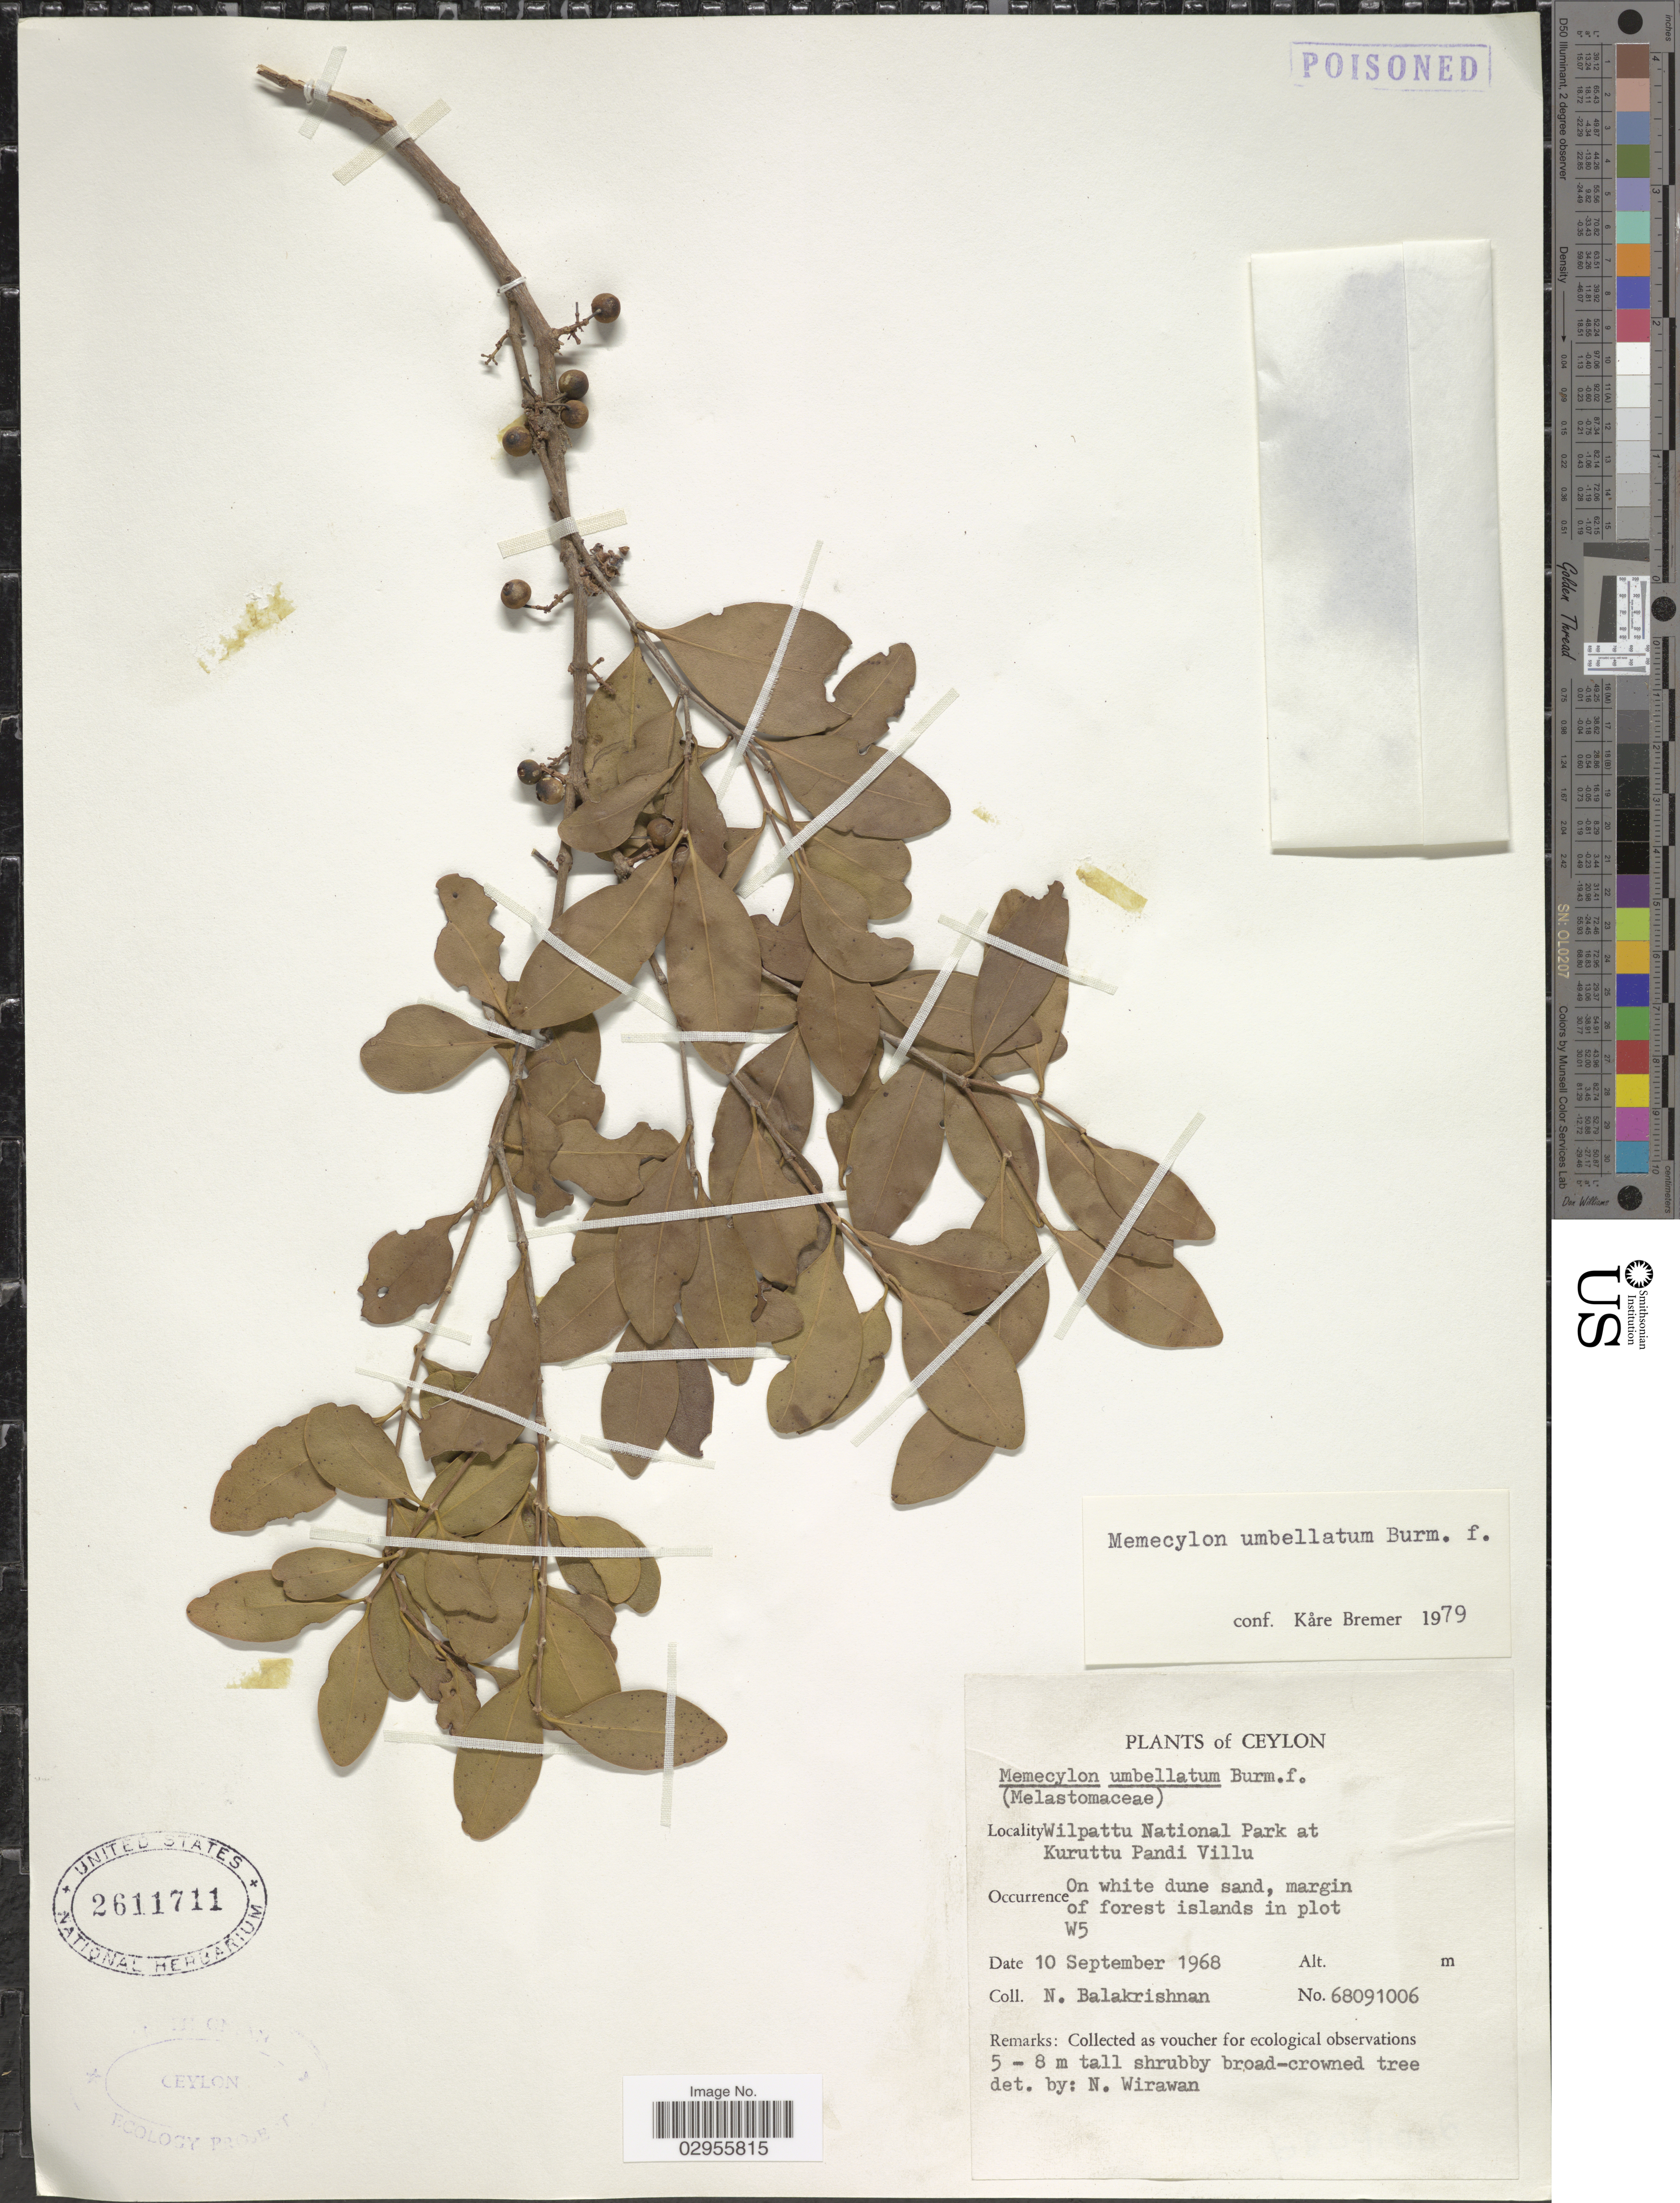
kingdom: Plantae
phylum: Tracheophyta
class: Magnoliopsida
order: Myrtales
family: Melastomataceae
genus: Memecylon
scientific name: Memecylon umbellatum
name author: Burm. f.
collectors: N. Balakrishnan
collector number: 68091006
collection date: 1968-09-10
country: Sri Lanka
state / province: North Western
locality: Ceylon, Wilpattu National Park at Kuruttu Pandi Villu. Margin of forest islands in plot W5.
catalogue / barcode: US 2611711